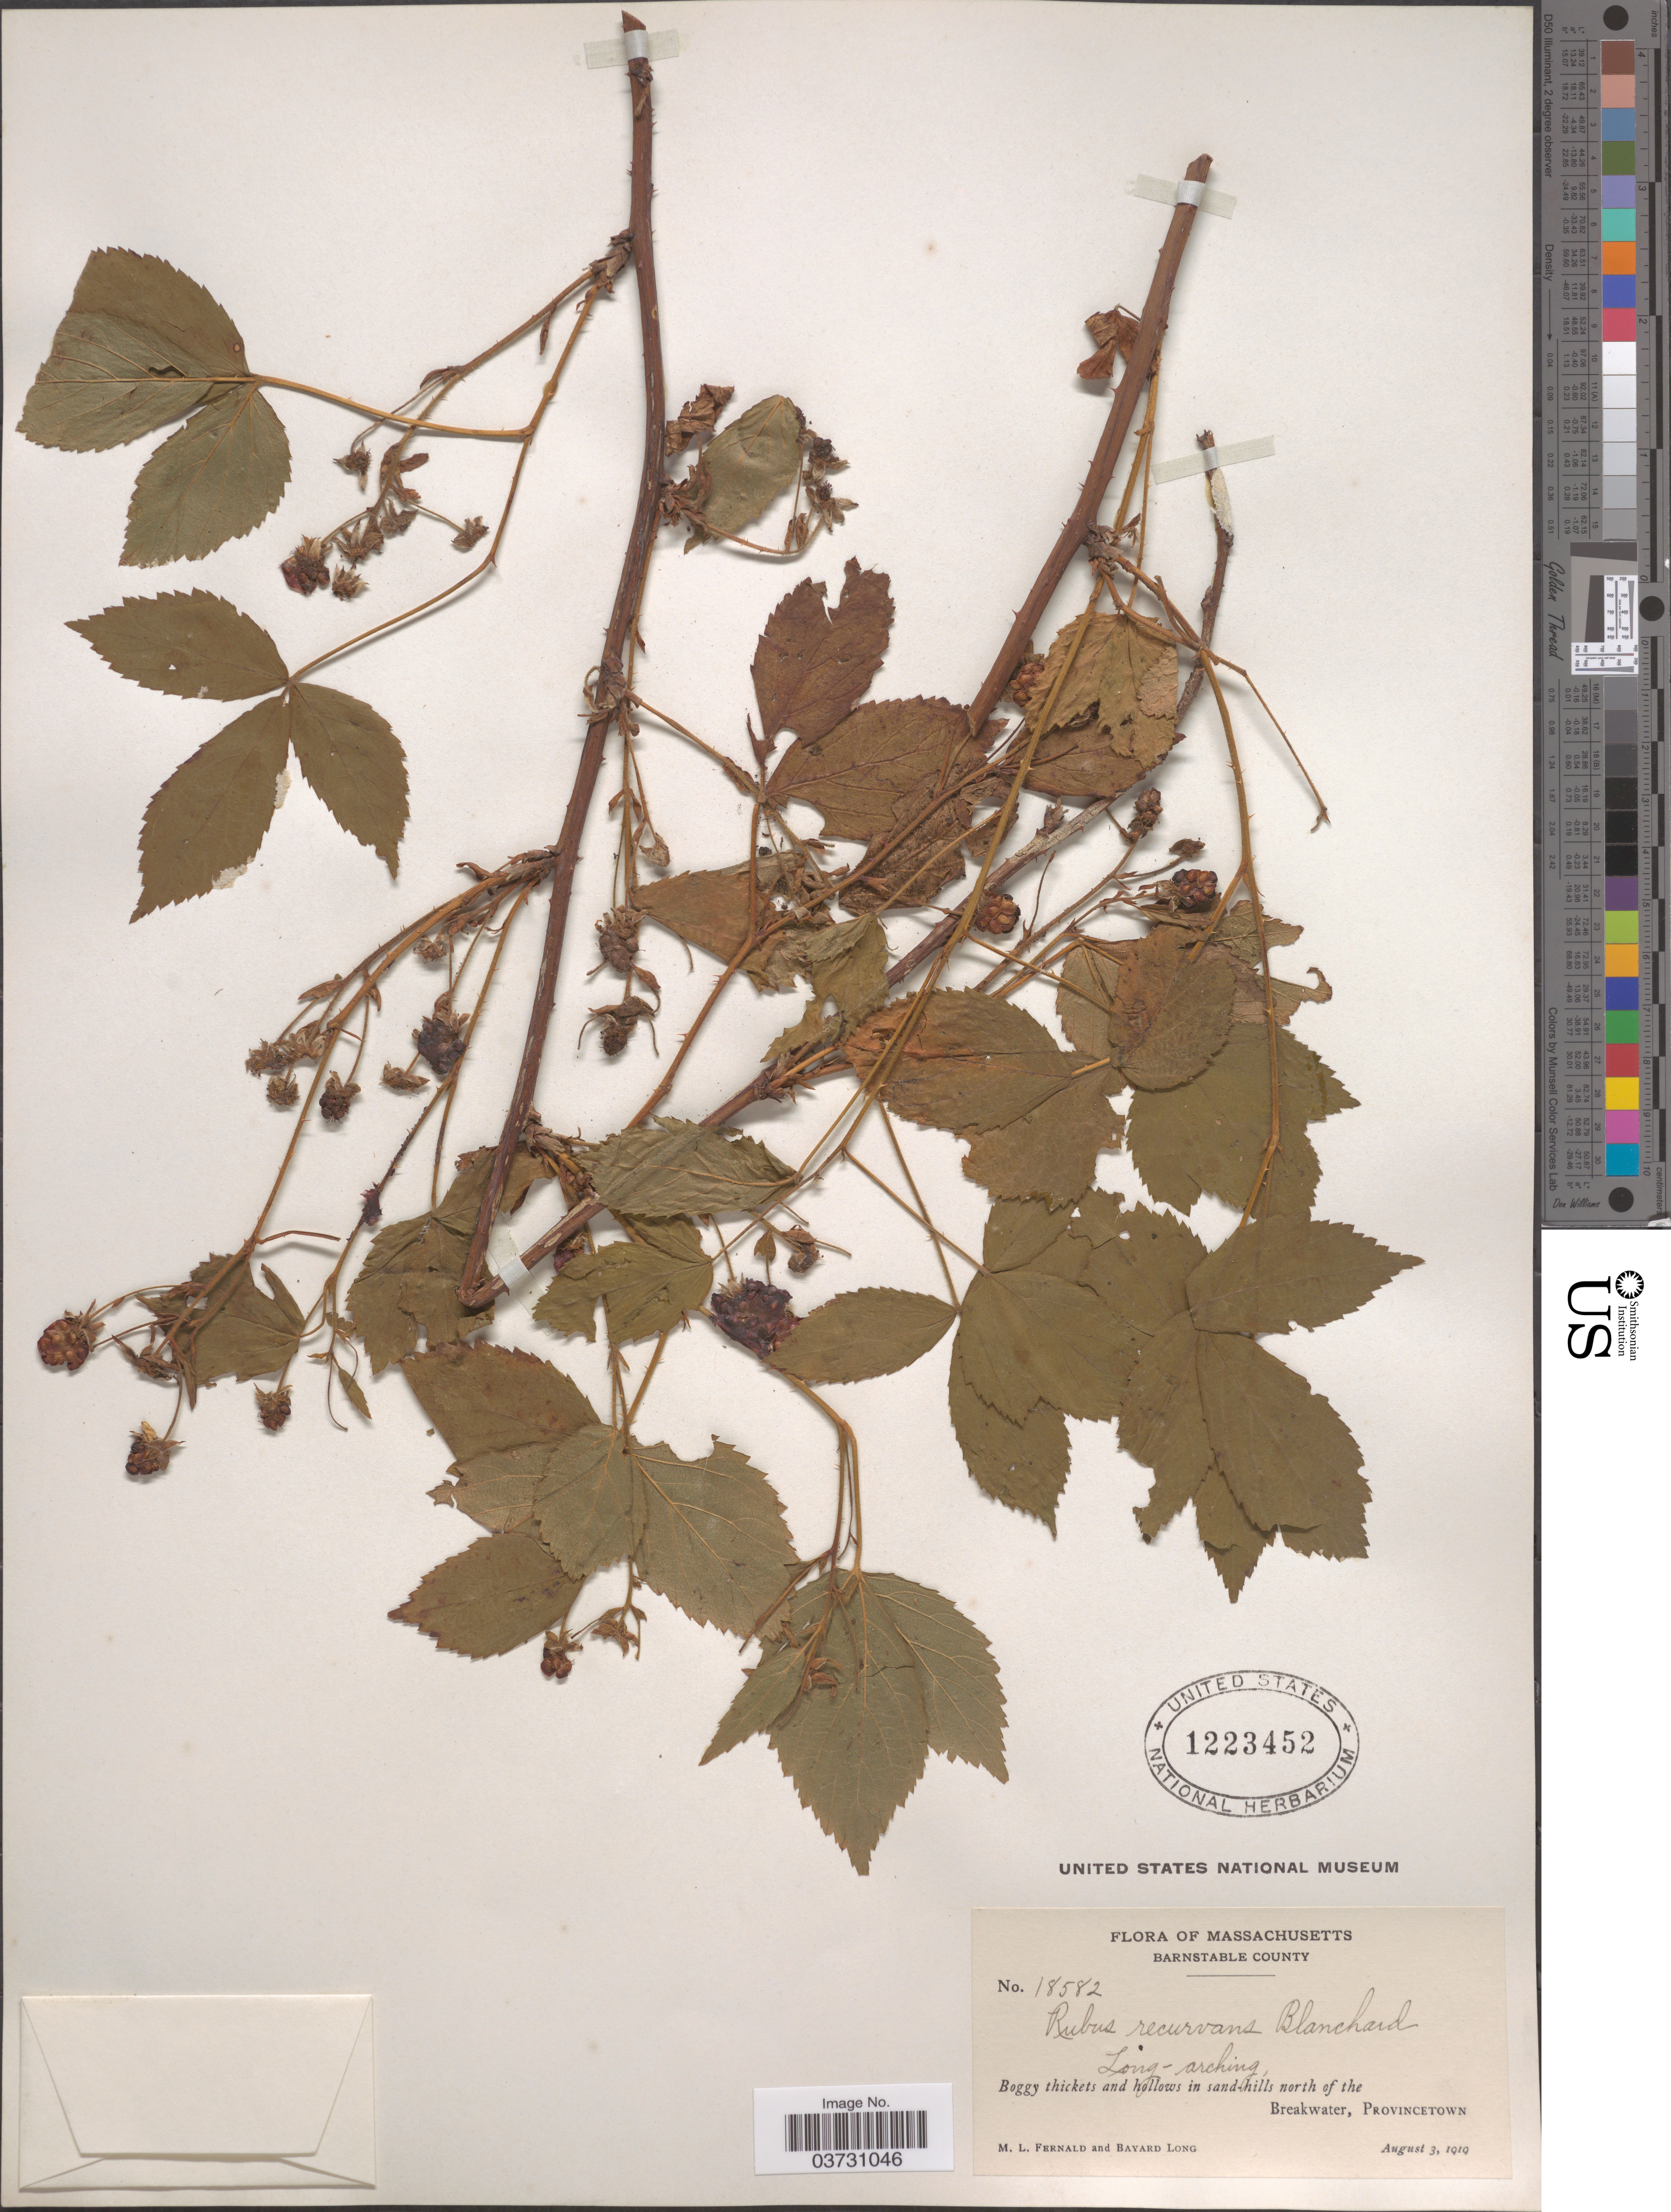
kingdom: Plantae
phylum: Tracheophyta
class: Magnoliopsida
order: Rosales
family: Rosaceae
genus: Rubus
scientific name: Rubus recurvans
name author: Blanch.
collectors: M. L. Fernald & B. Long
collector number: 18582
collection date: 1919-08-03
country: United States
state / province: Massachusetts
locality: Barnstable County. Boggy thickets and hollows in sand-hills north of the Breakwater, Provincetown.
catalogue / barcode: US 1223452